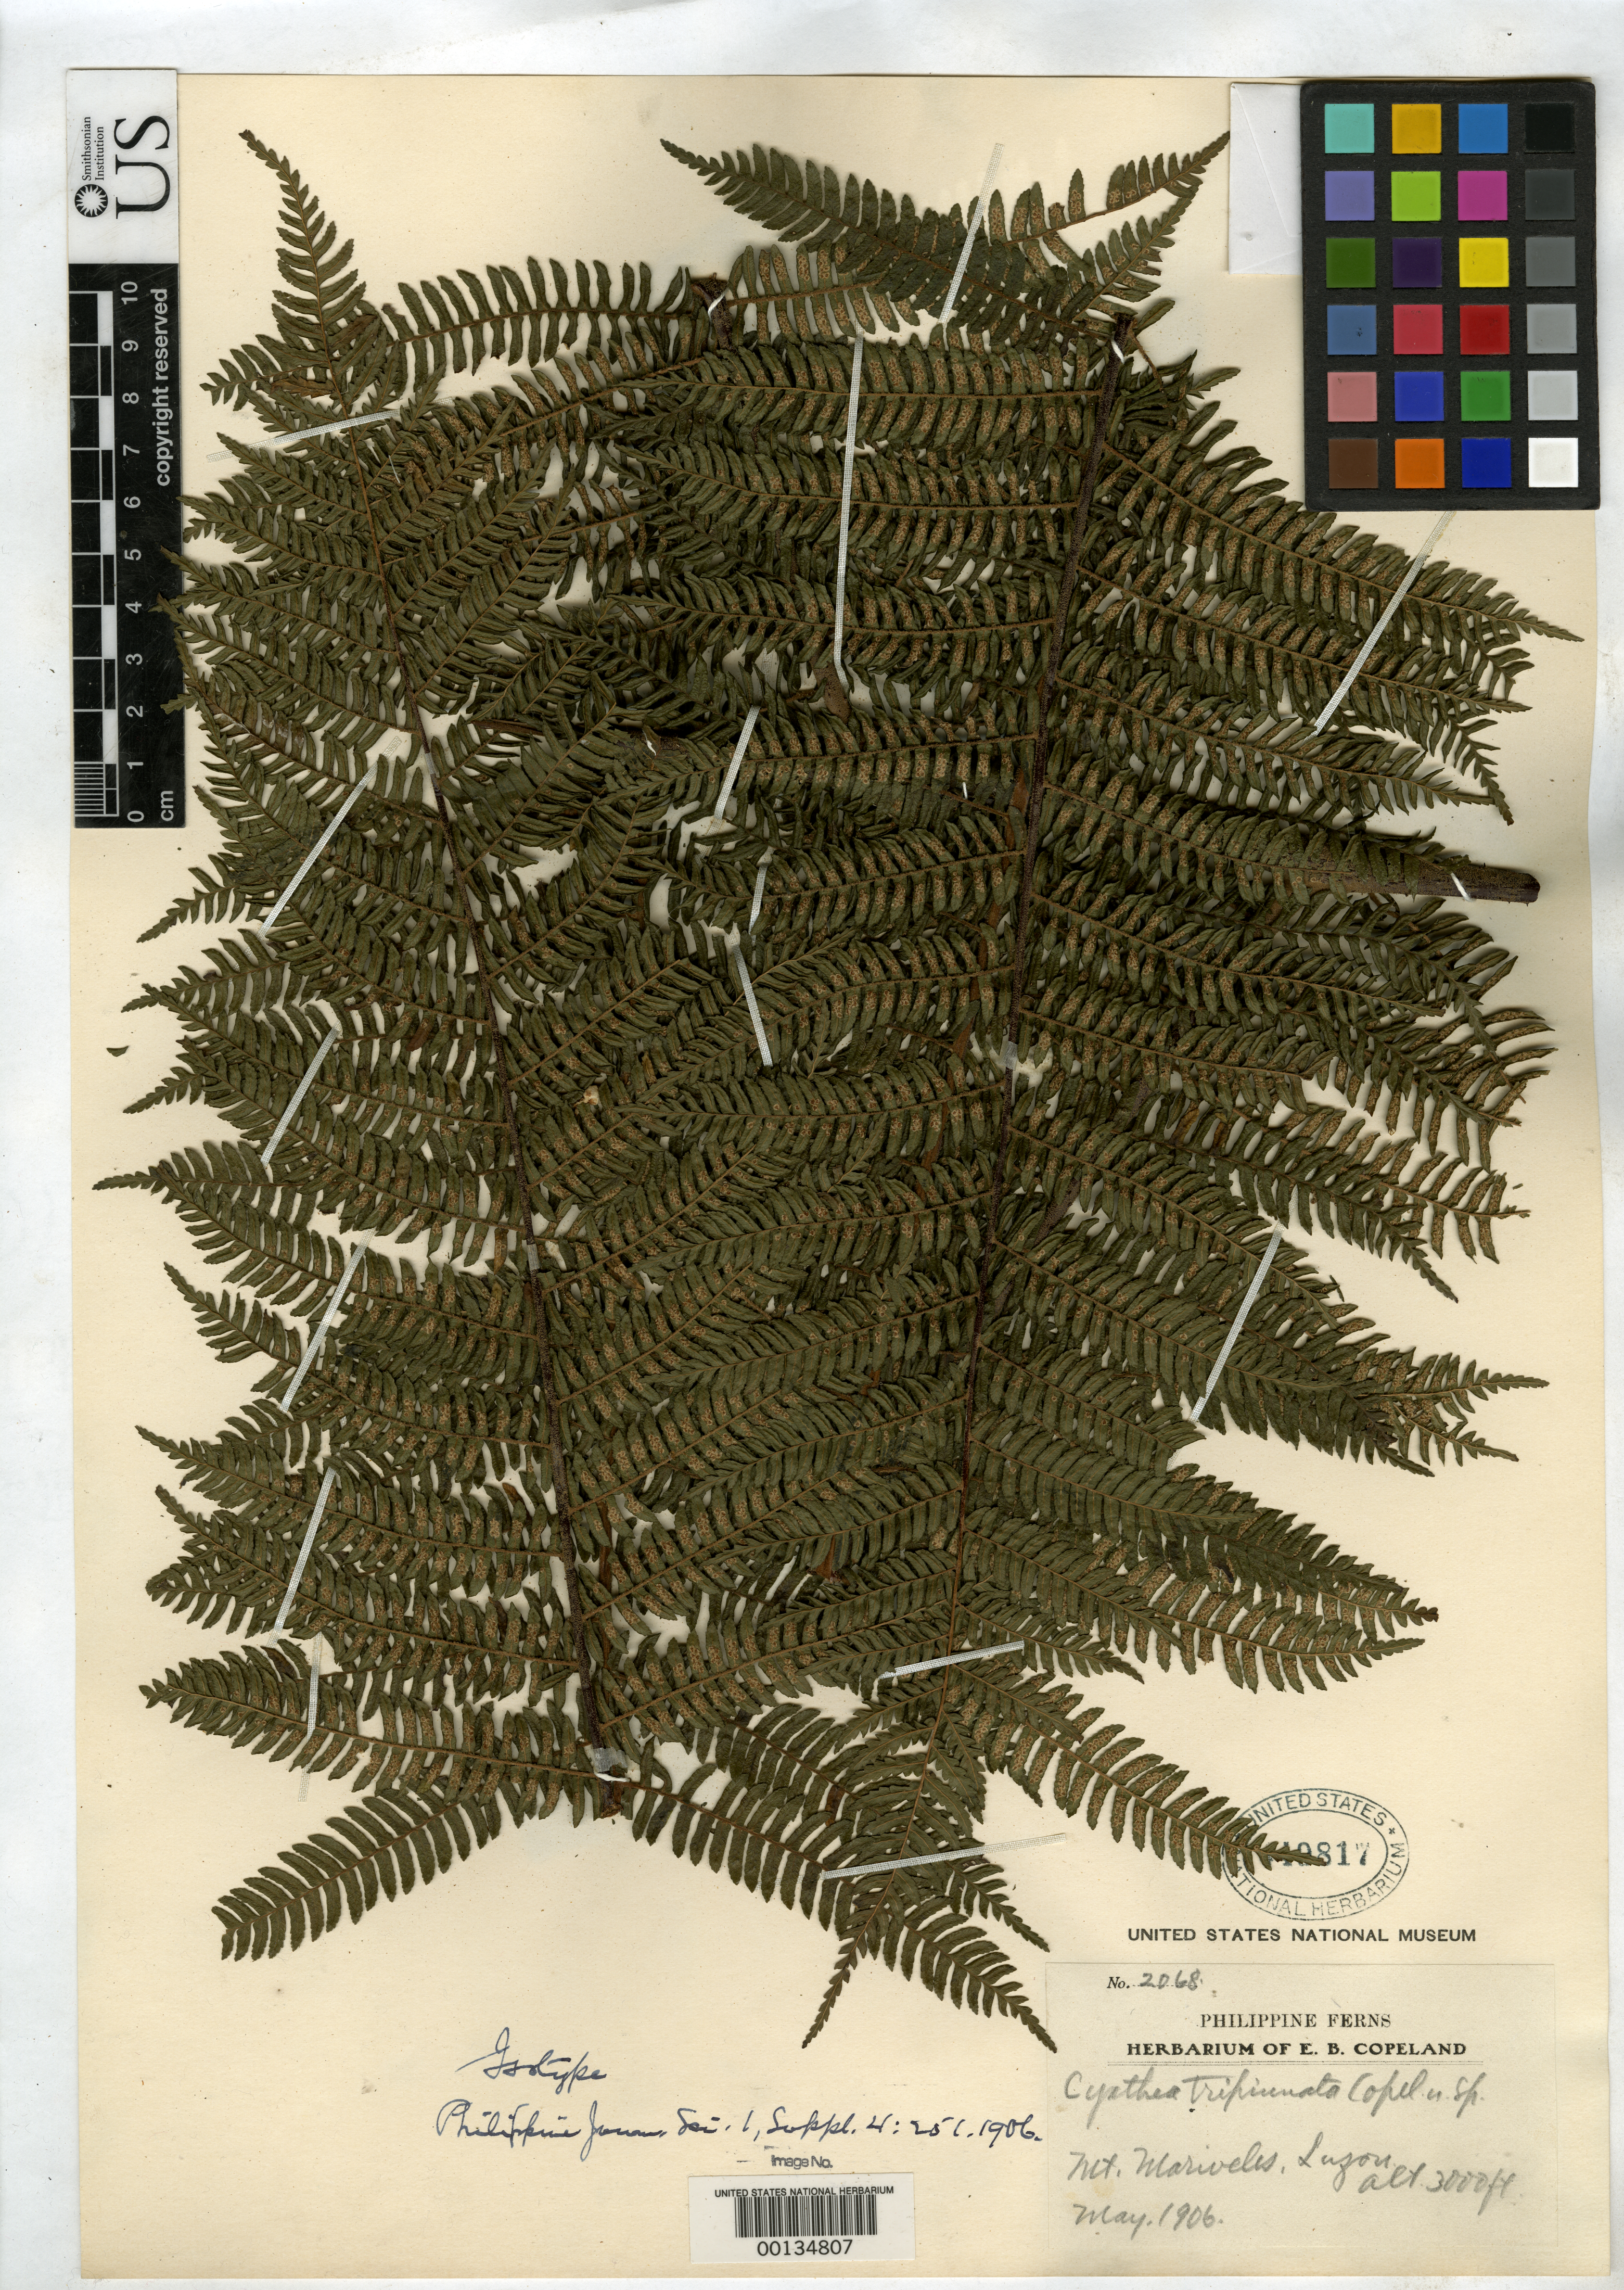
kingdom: Plantae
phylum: Tracheophyta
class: Polypodiopsida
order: Cyatheales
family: Cyatheaceae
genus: Cyathea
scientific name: Cyathea tripinnata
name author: Copel.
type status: Isotype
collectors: E. B. Copeland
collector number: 2068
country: Philippines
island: Luzon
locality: Mount Mariveles.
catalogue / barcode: US 449817